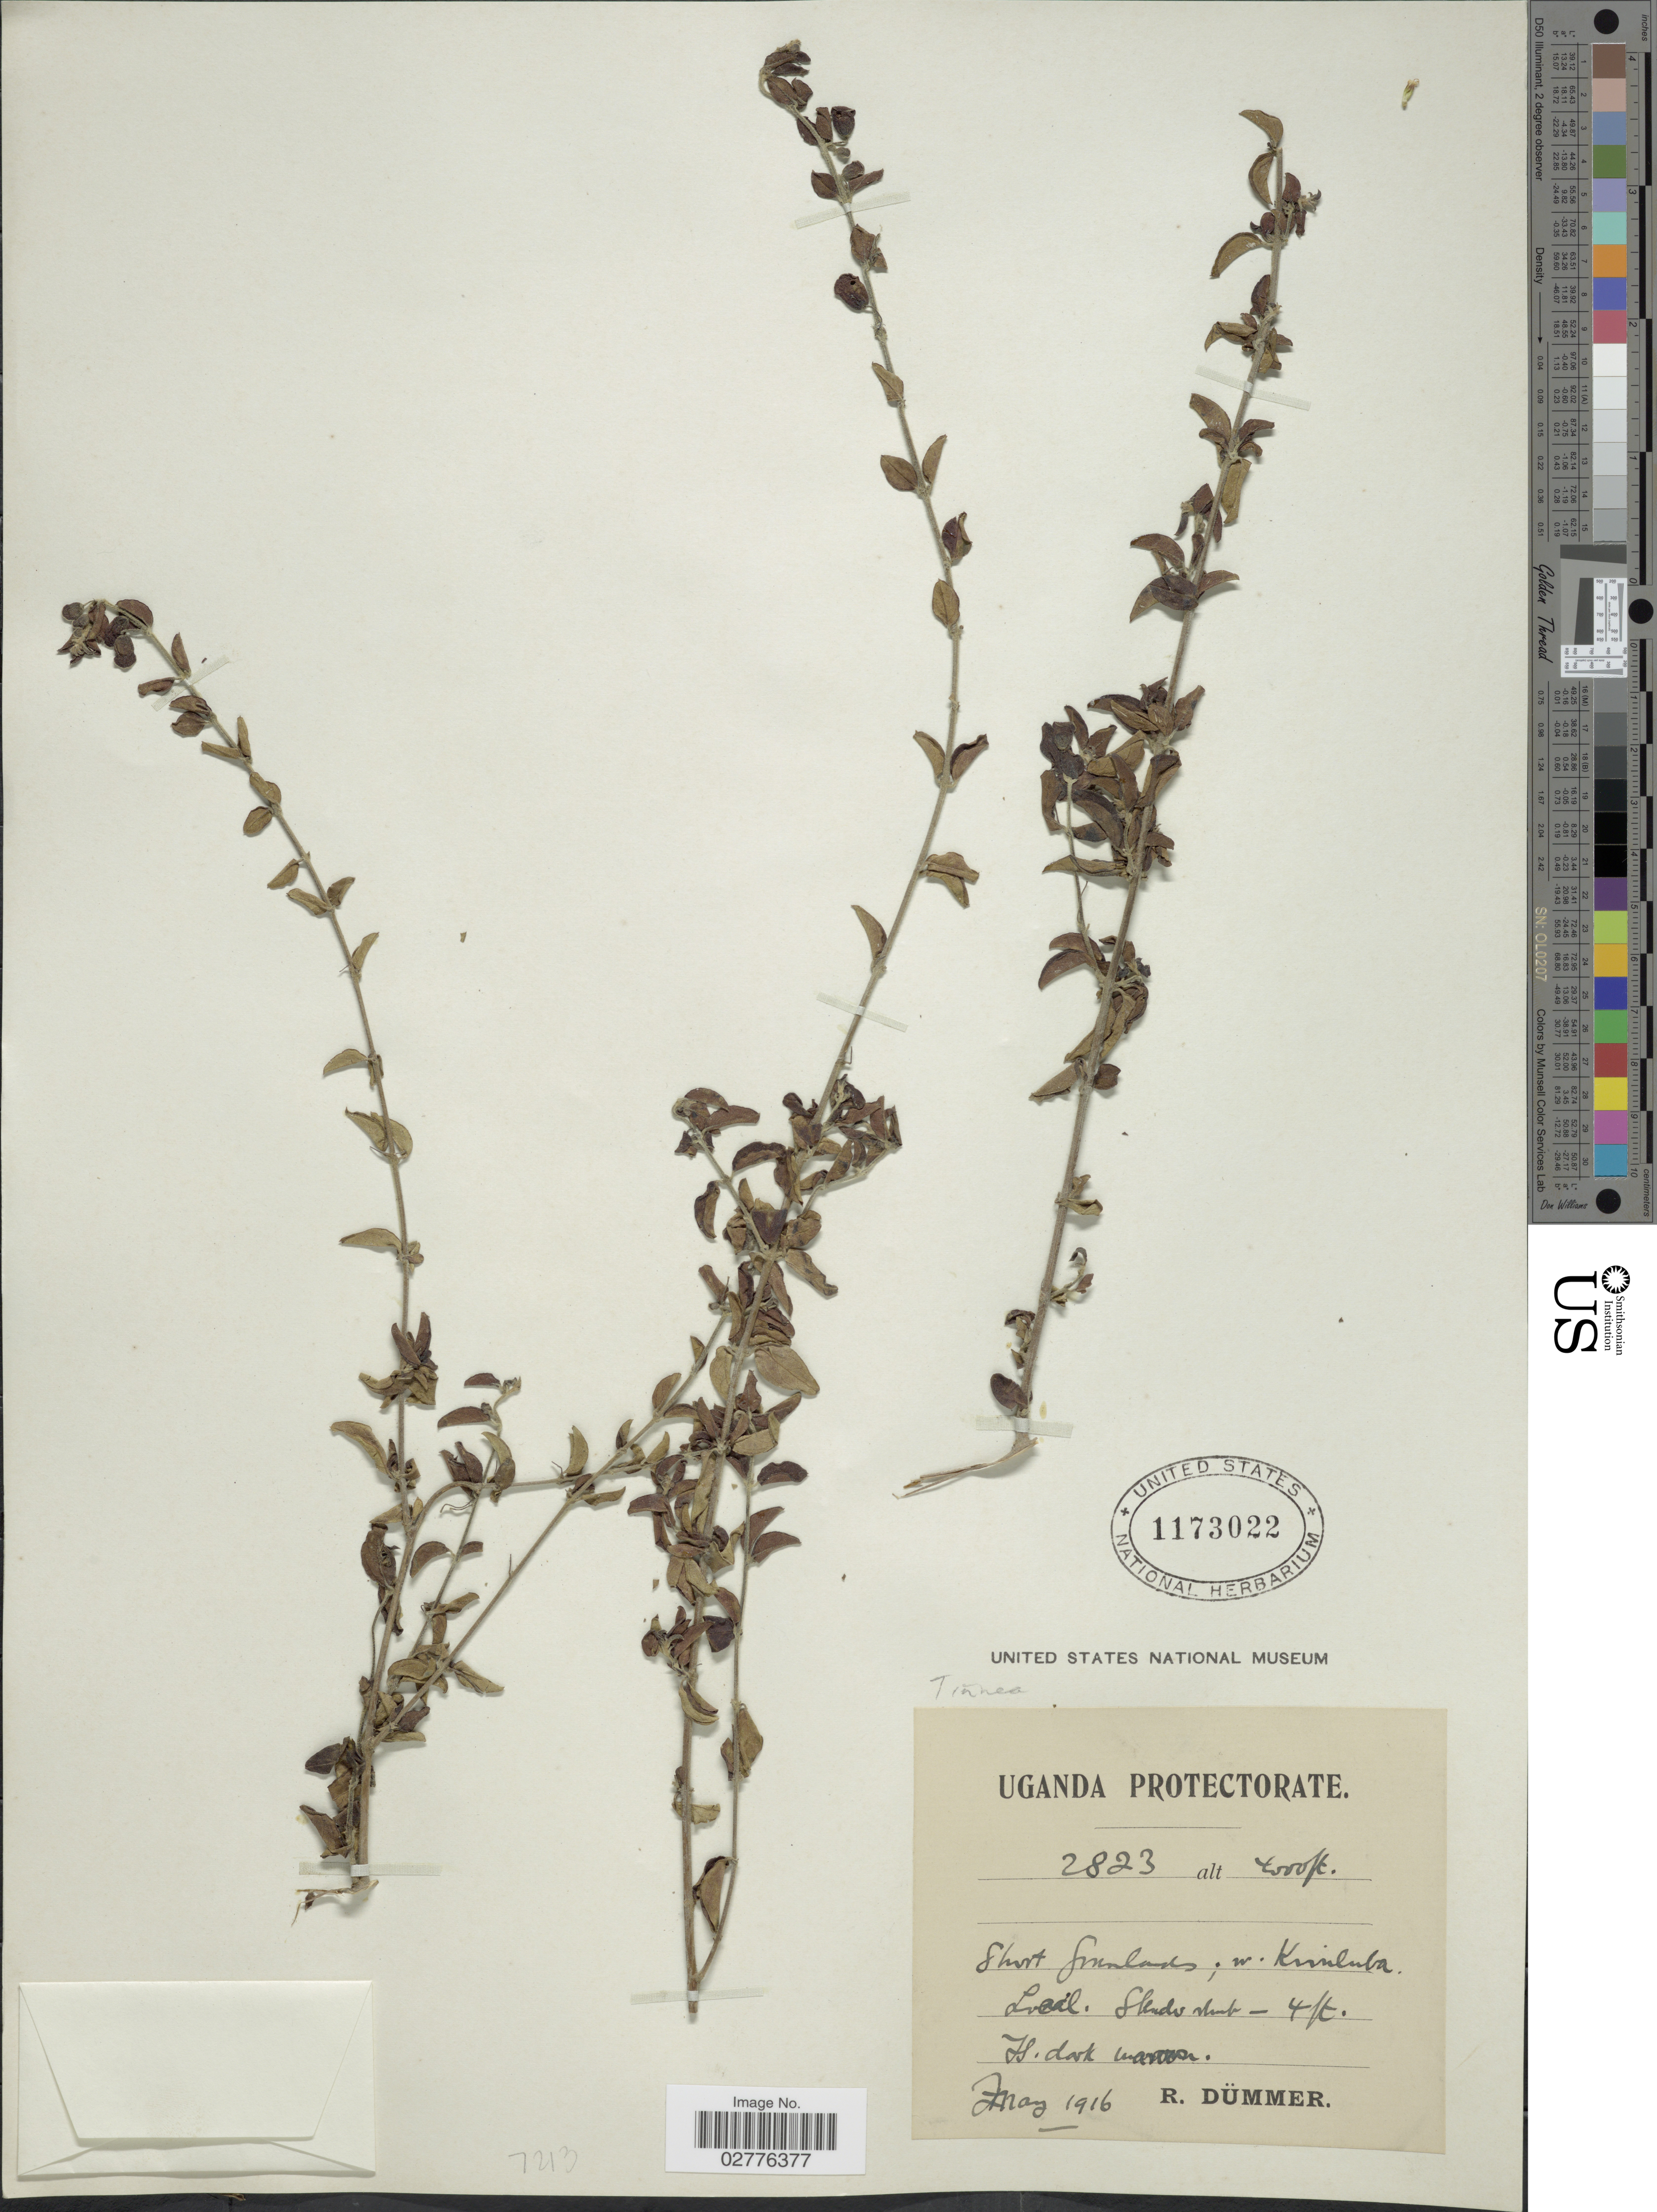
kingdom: Plantae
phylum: Tracheophyta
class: Magnoliopsida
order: Lamiales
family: Lamiaceae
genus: Tinnea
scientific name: Tinnea sp.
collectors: R. A. Dümmer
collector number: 2823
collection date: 1916-05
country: Uganda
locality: Short Grasslands [interpreted]; nr. Kimluba [interpreted]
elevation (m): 1219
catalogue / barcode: US 1173022